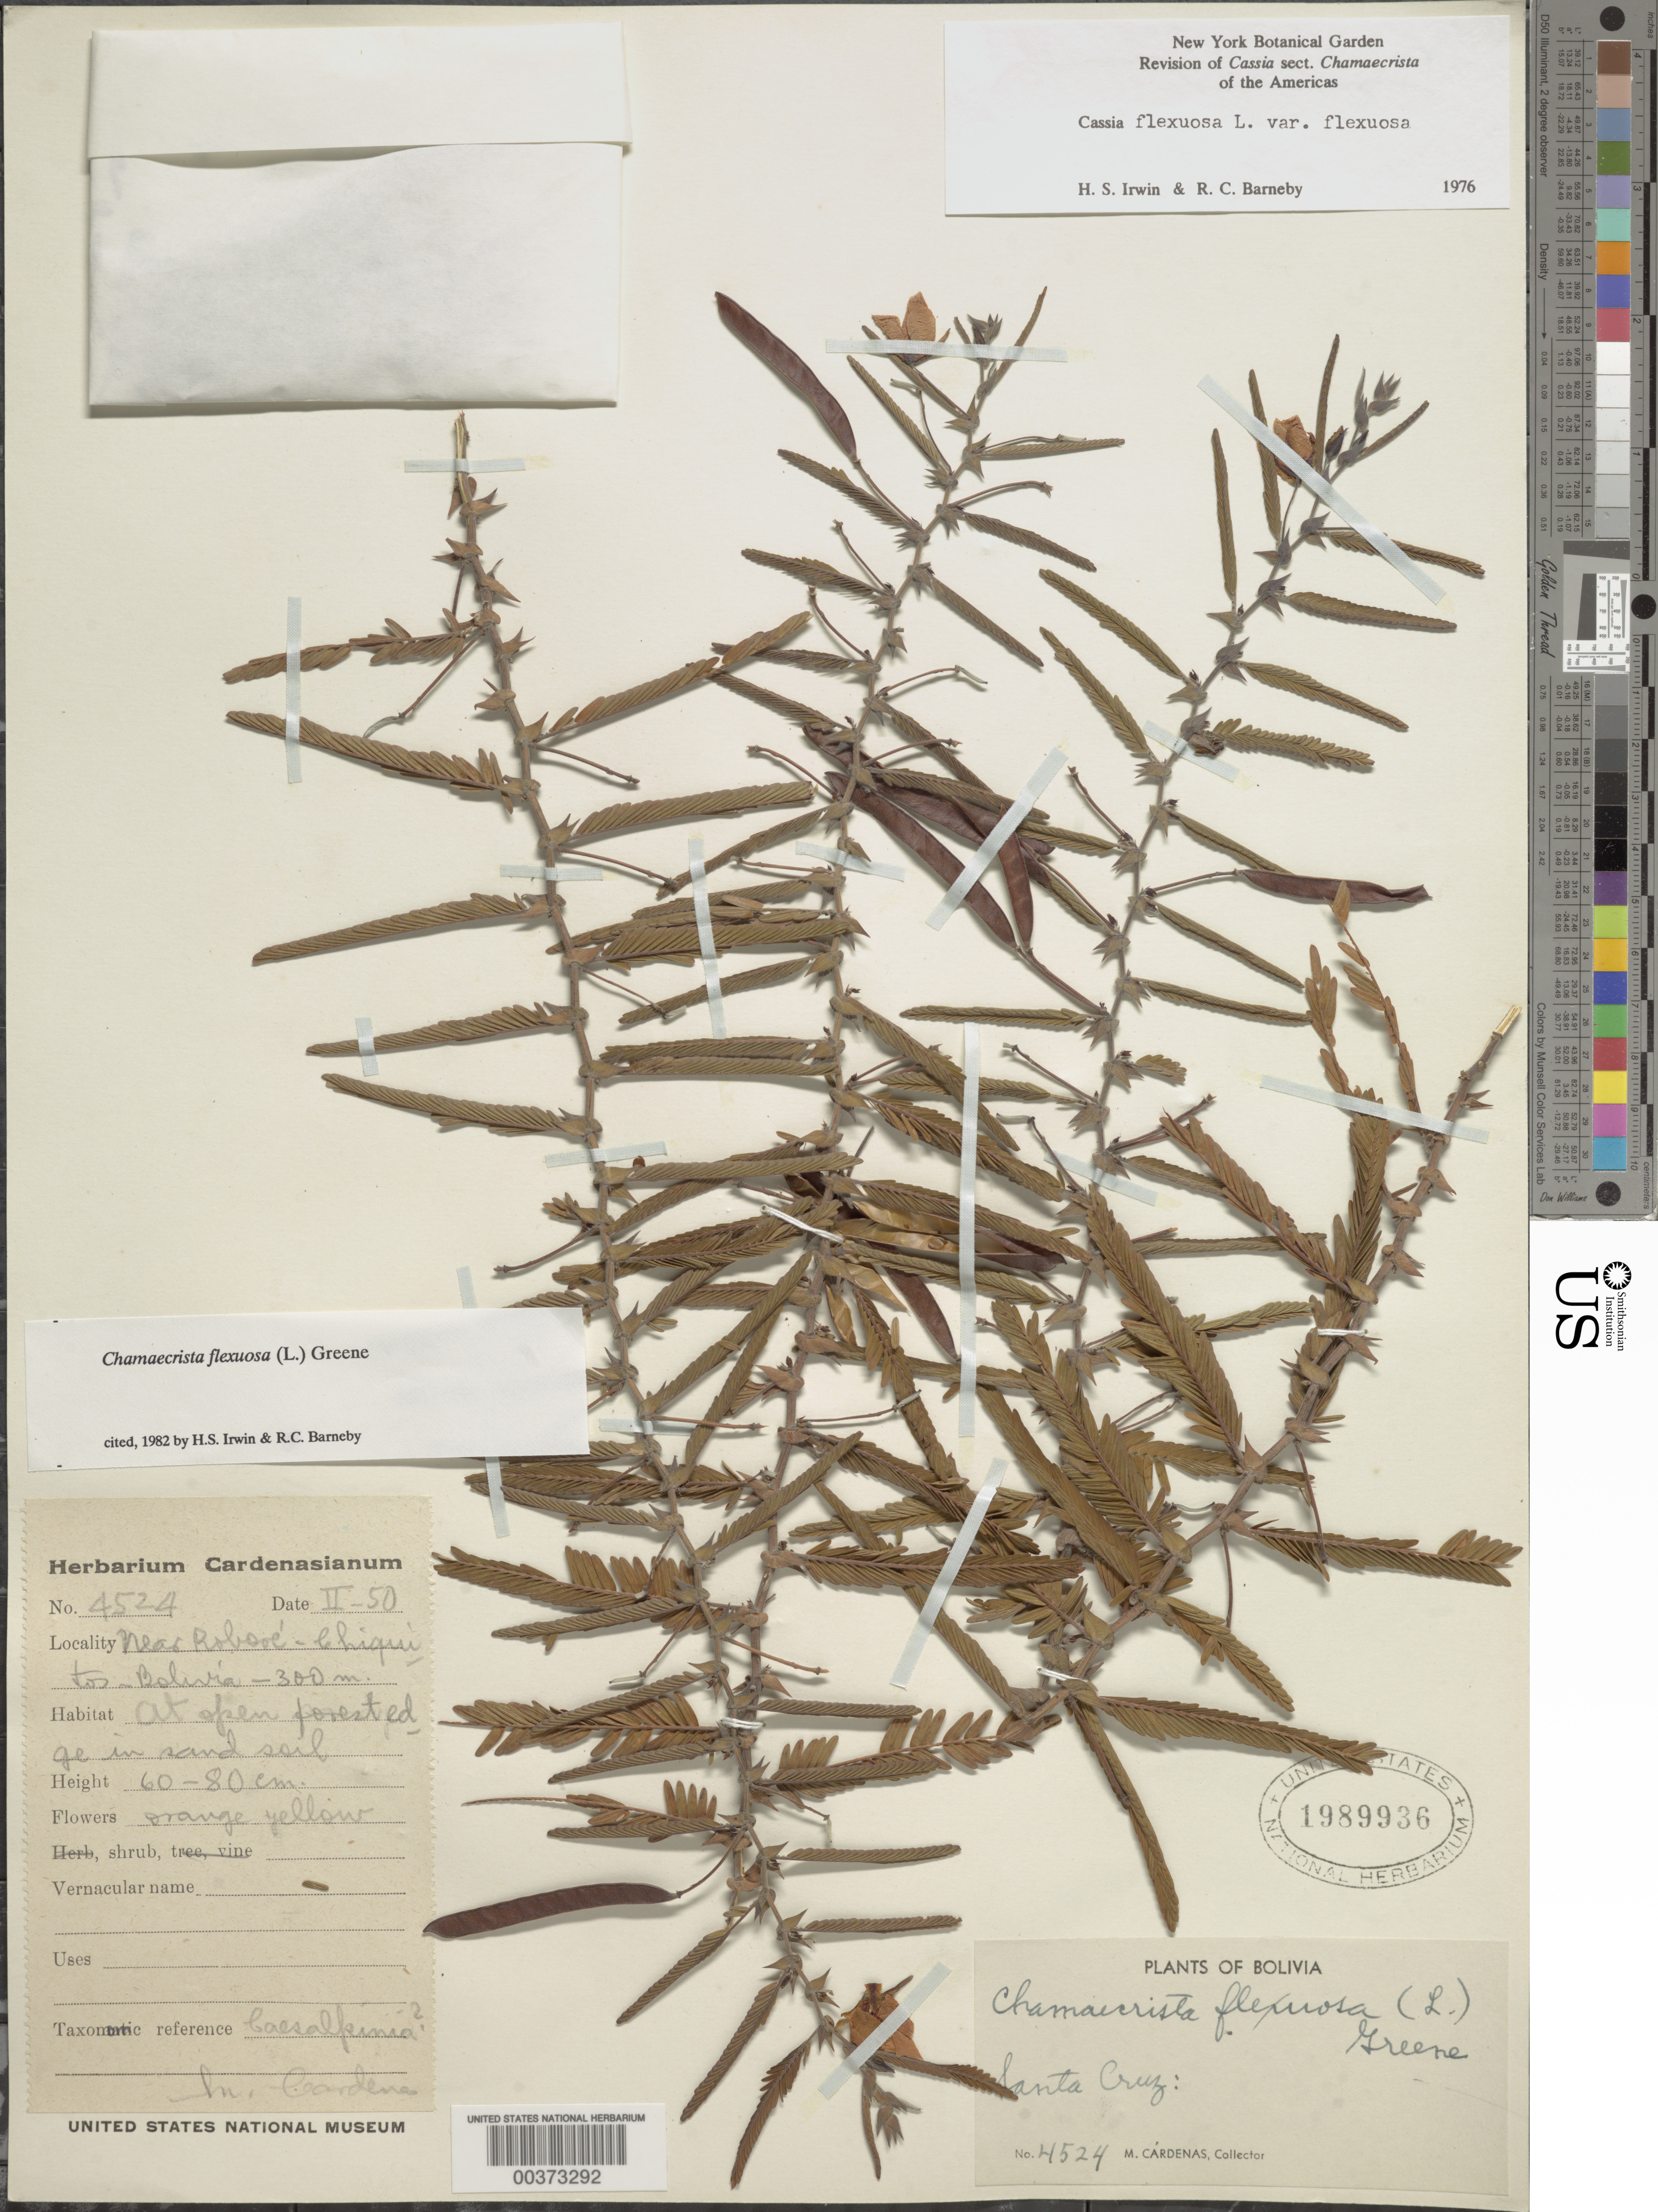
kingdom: Plantae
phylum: Tracheophyta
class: Magnoliopsida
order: Fabales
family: Fabaceae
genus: Chamaecrista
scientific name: Chamaecrista flexuosa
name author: (L.) Greene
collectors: M. Cárdenas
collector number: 4524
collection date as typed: Feb 1950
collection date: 1950-02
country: Bolivia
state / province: Santa Cruz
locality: Near Robore-Chiquitos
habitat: At open forest edge in sand soil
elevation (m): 300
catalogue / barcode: US 1989936